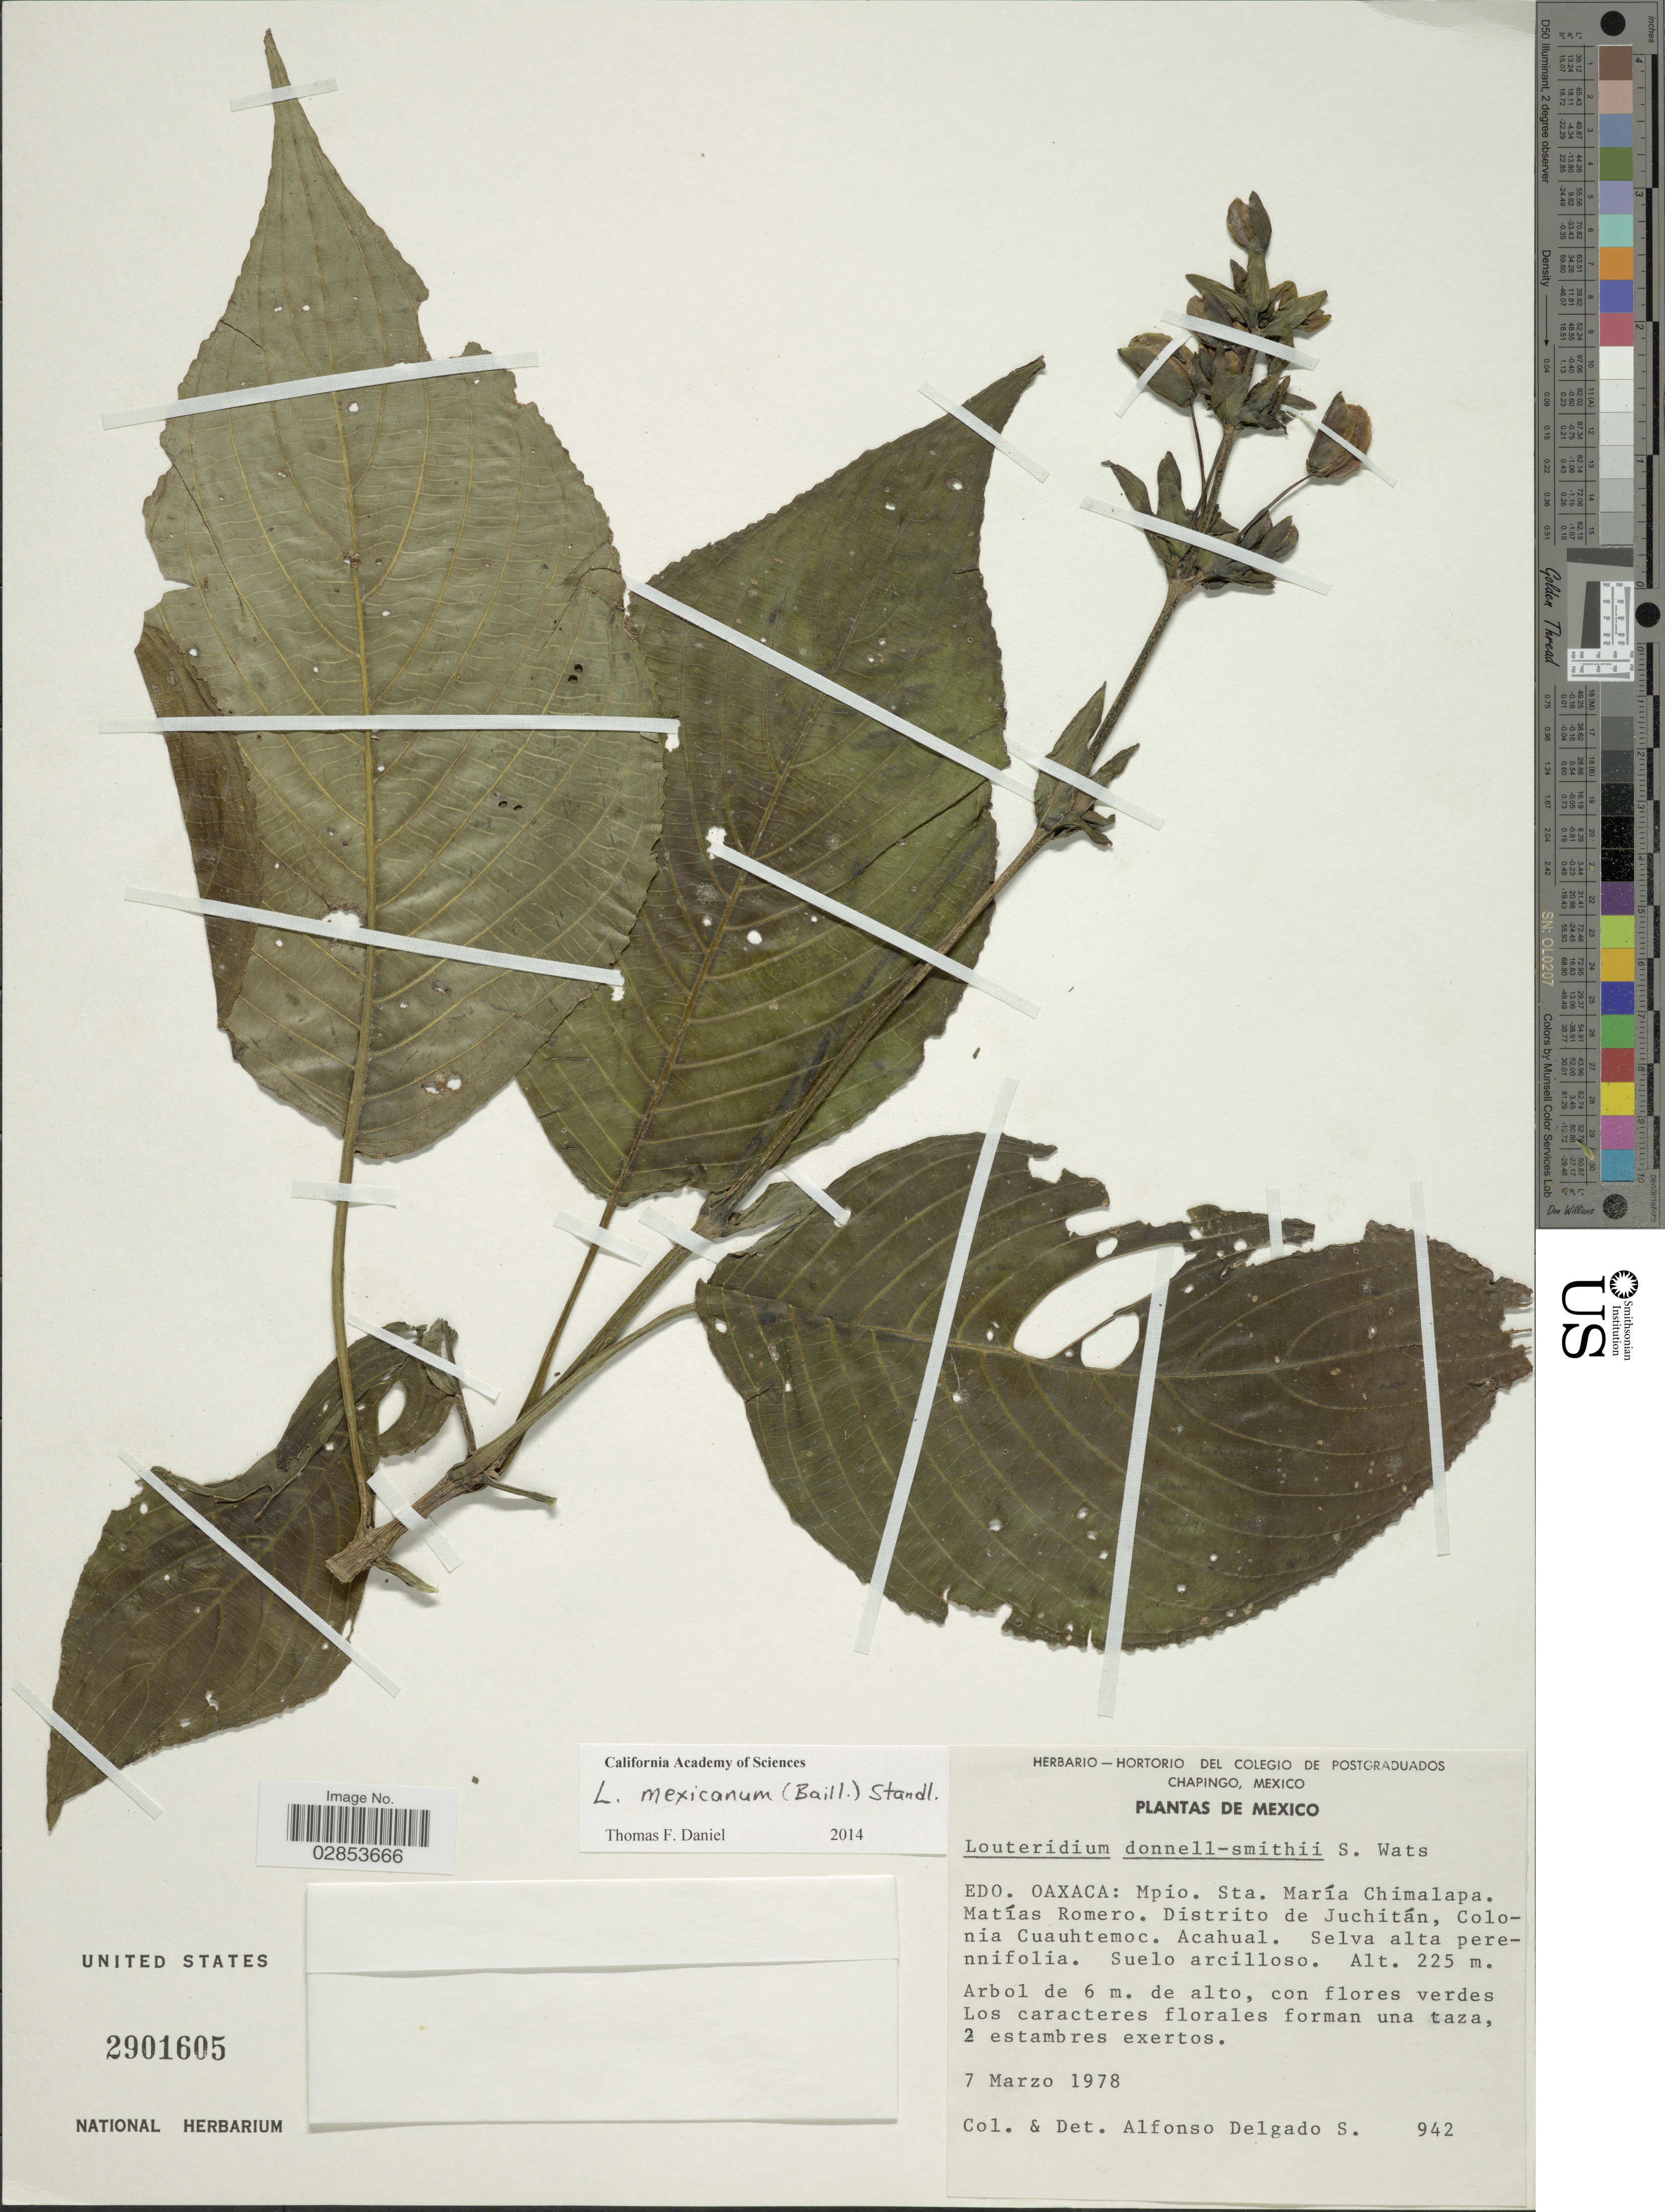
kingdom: Plantae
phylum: Tracheophyta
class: Magnoliopsida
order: Lamiales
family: Acanthaceae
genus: Louteridium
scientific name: Louteridium mexicanum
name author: (Baill.) Standl.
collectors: A. Delgado S.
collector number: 942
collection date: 1978-03-07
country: Mexico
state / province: Oaxaca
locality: Mpío. Sta. María Chimalapa. Matías Romero. Distrito de Juchitán, Colonia Cuauhtemoc. Acahual.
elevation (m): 225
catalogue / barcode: US 2901605